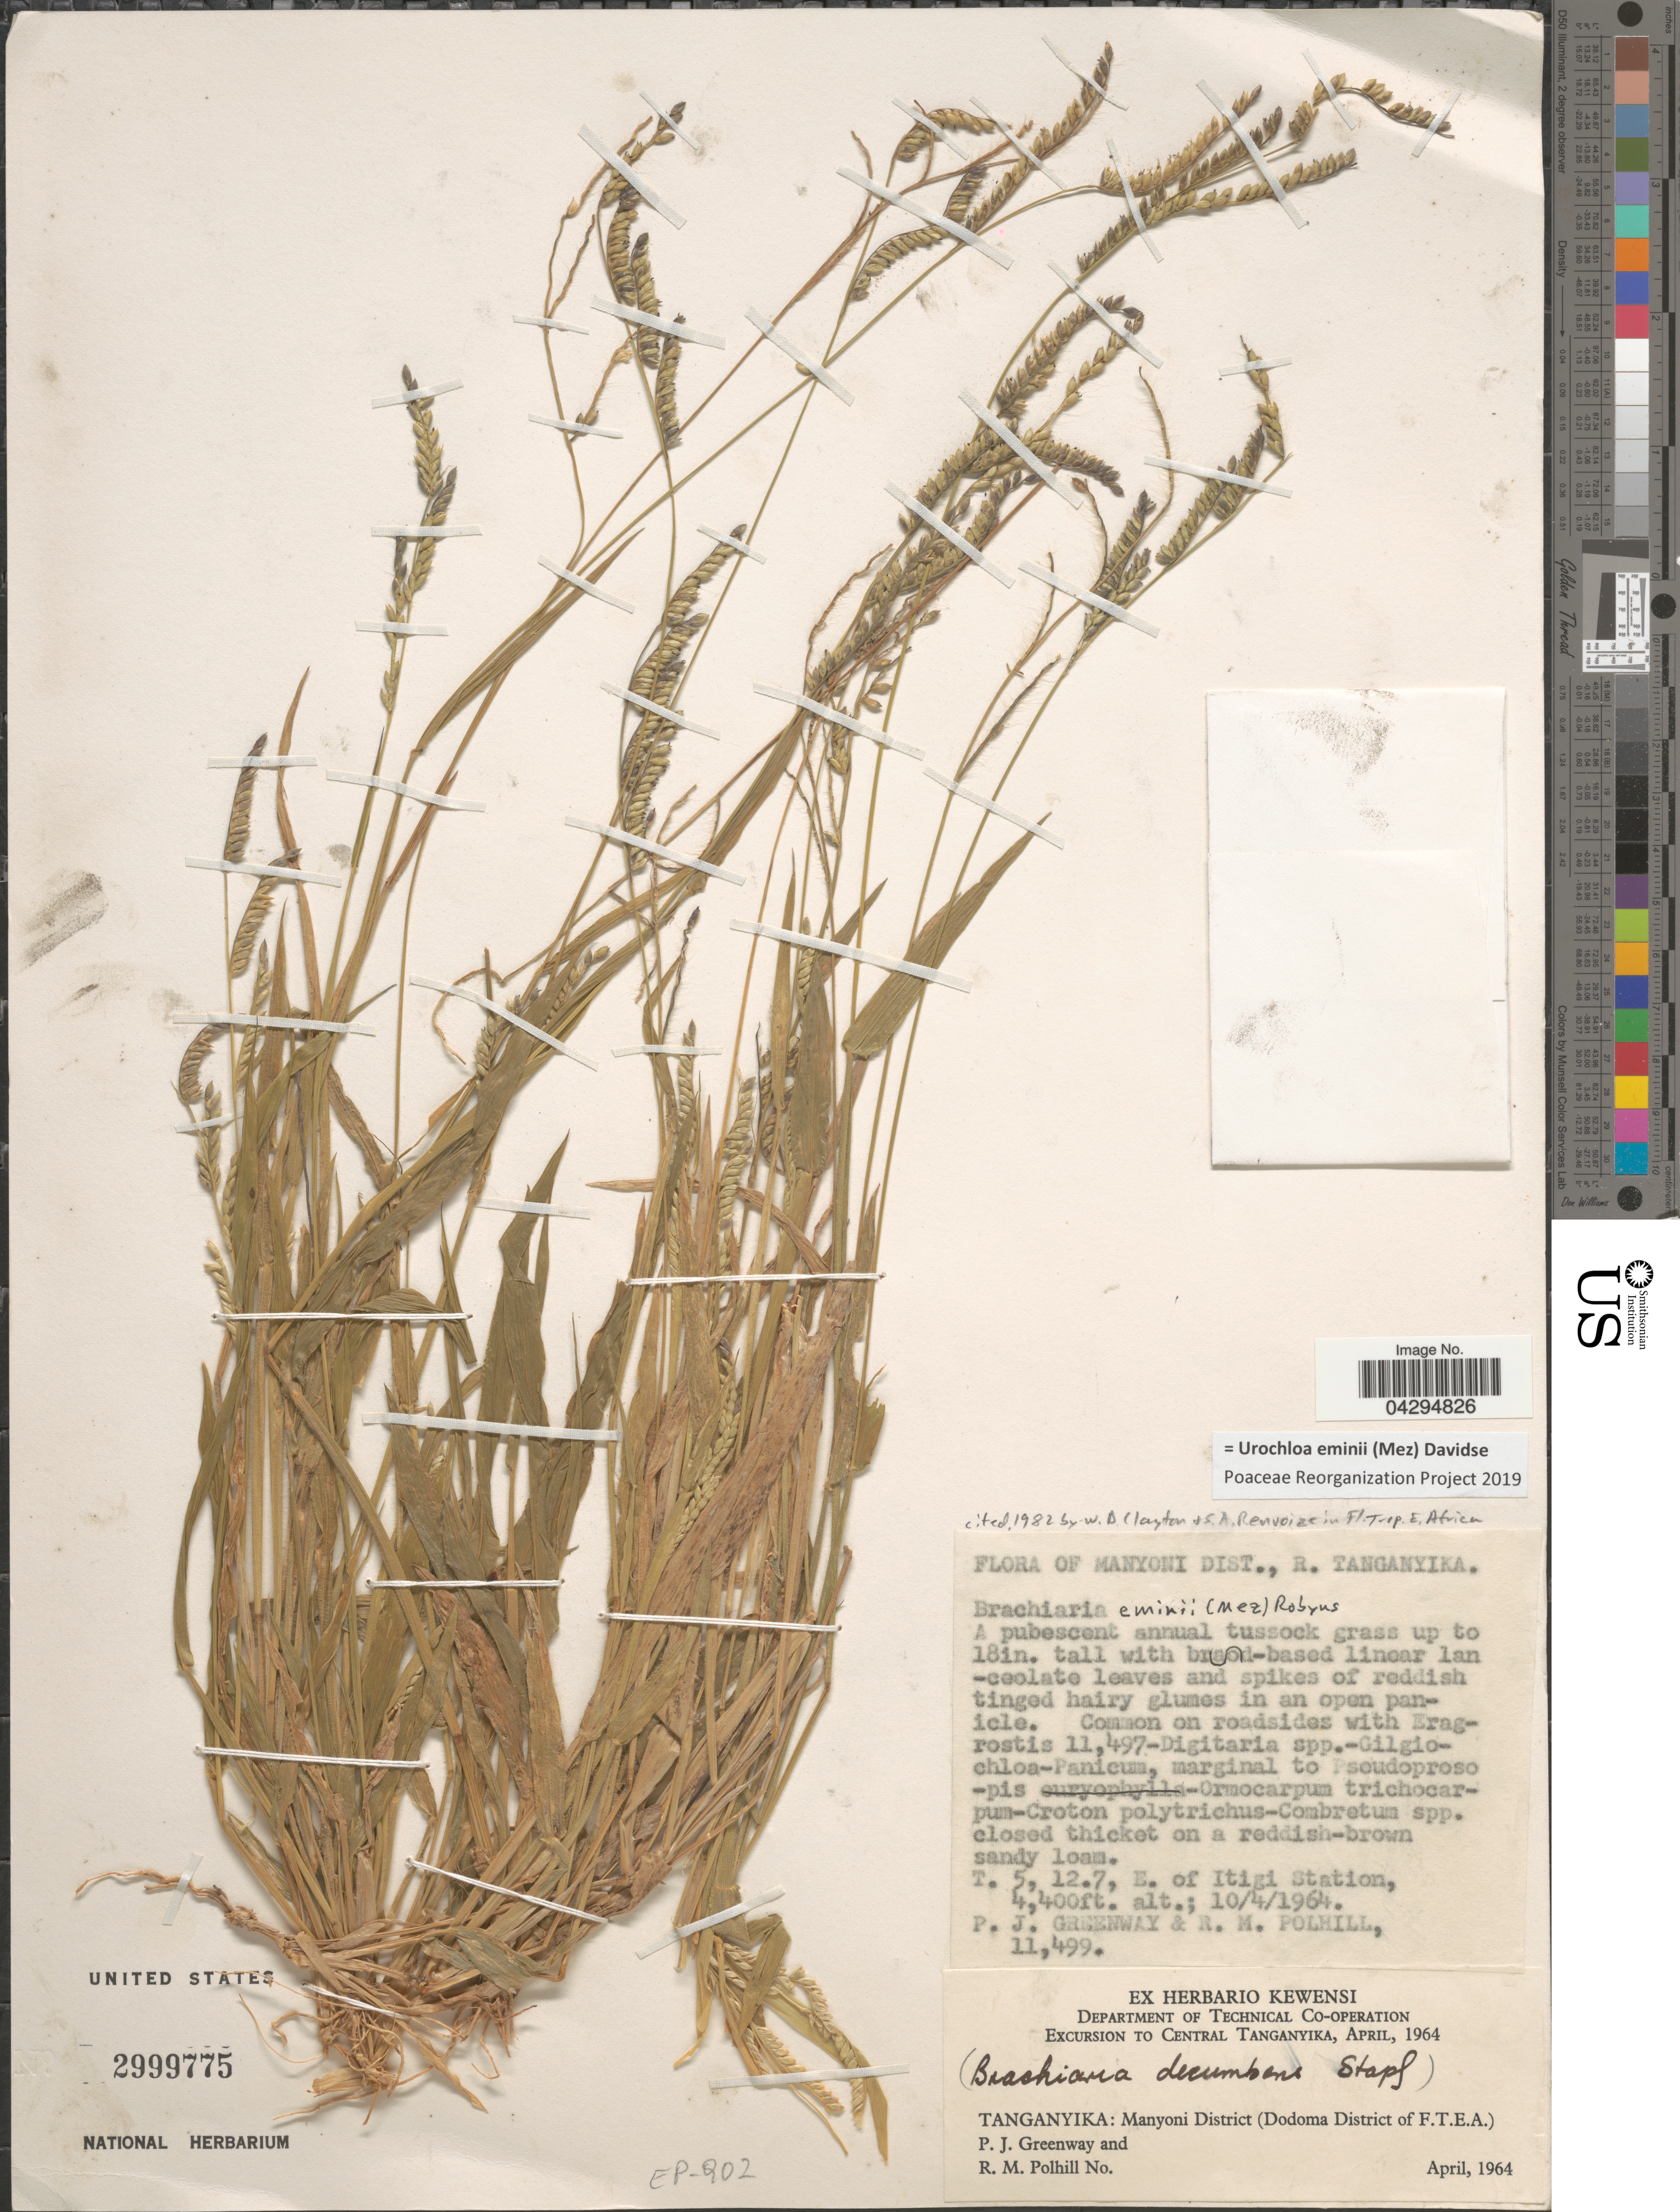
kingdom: Plantae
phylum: Tracheophyta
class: Liliopsida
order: Poales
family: Poaceae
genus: Urochloa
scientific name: Urochloa eminii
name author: (Mez) Davidse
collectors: P. J. Greenway & R. M. Polhill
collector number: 11499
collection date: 1964-04-10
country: Tanzania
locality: Manyoni District (Dodoma District of F. T. E. A.). R. Tanganyika. T. 5, 12.7, E. of Itigi Station. Excursion to Central Tanganyika, April, 1964.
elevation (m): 1341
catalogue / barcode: US 2999775